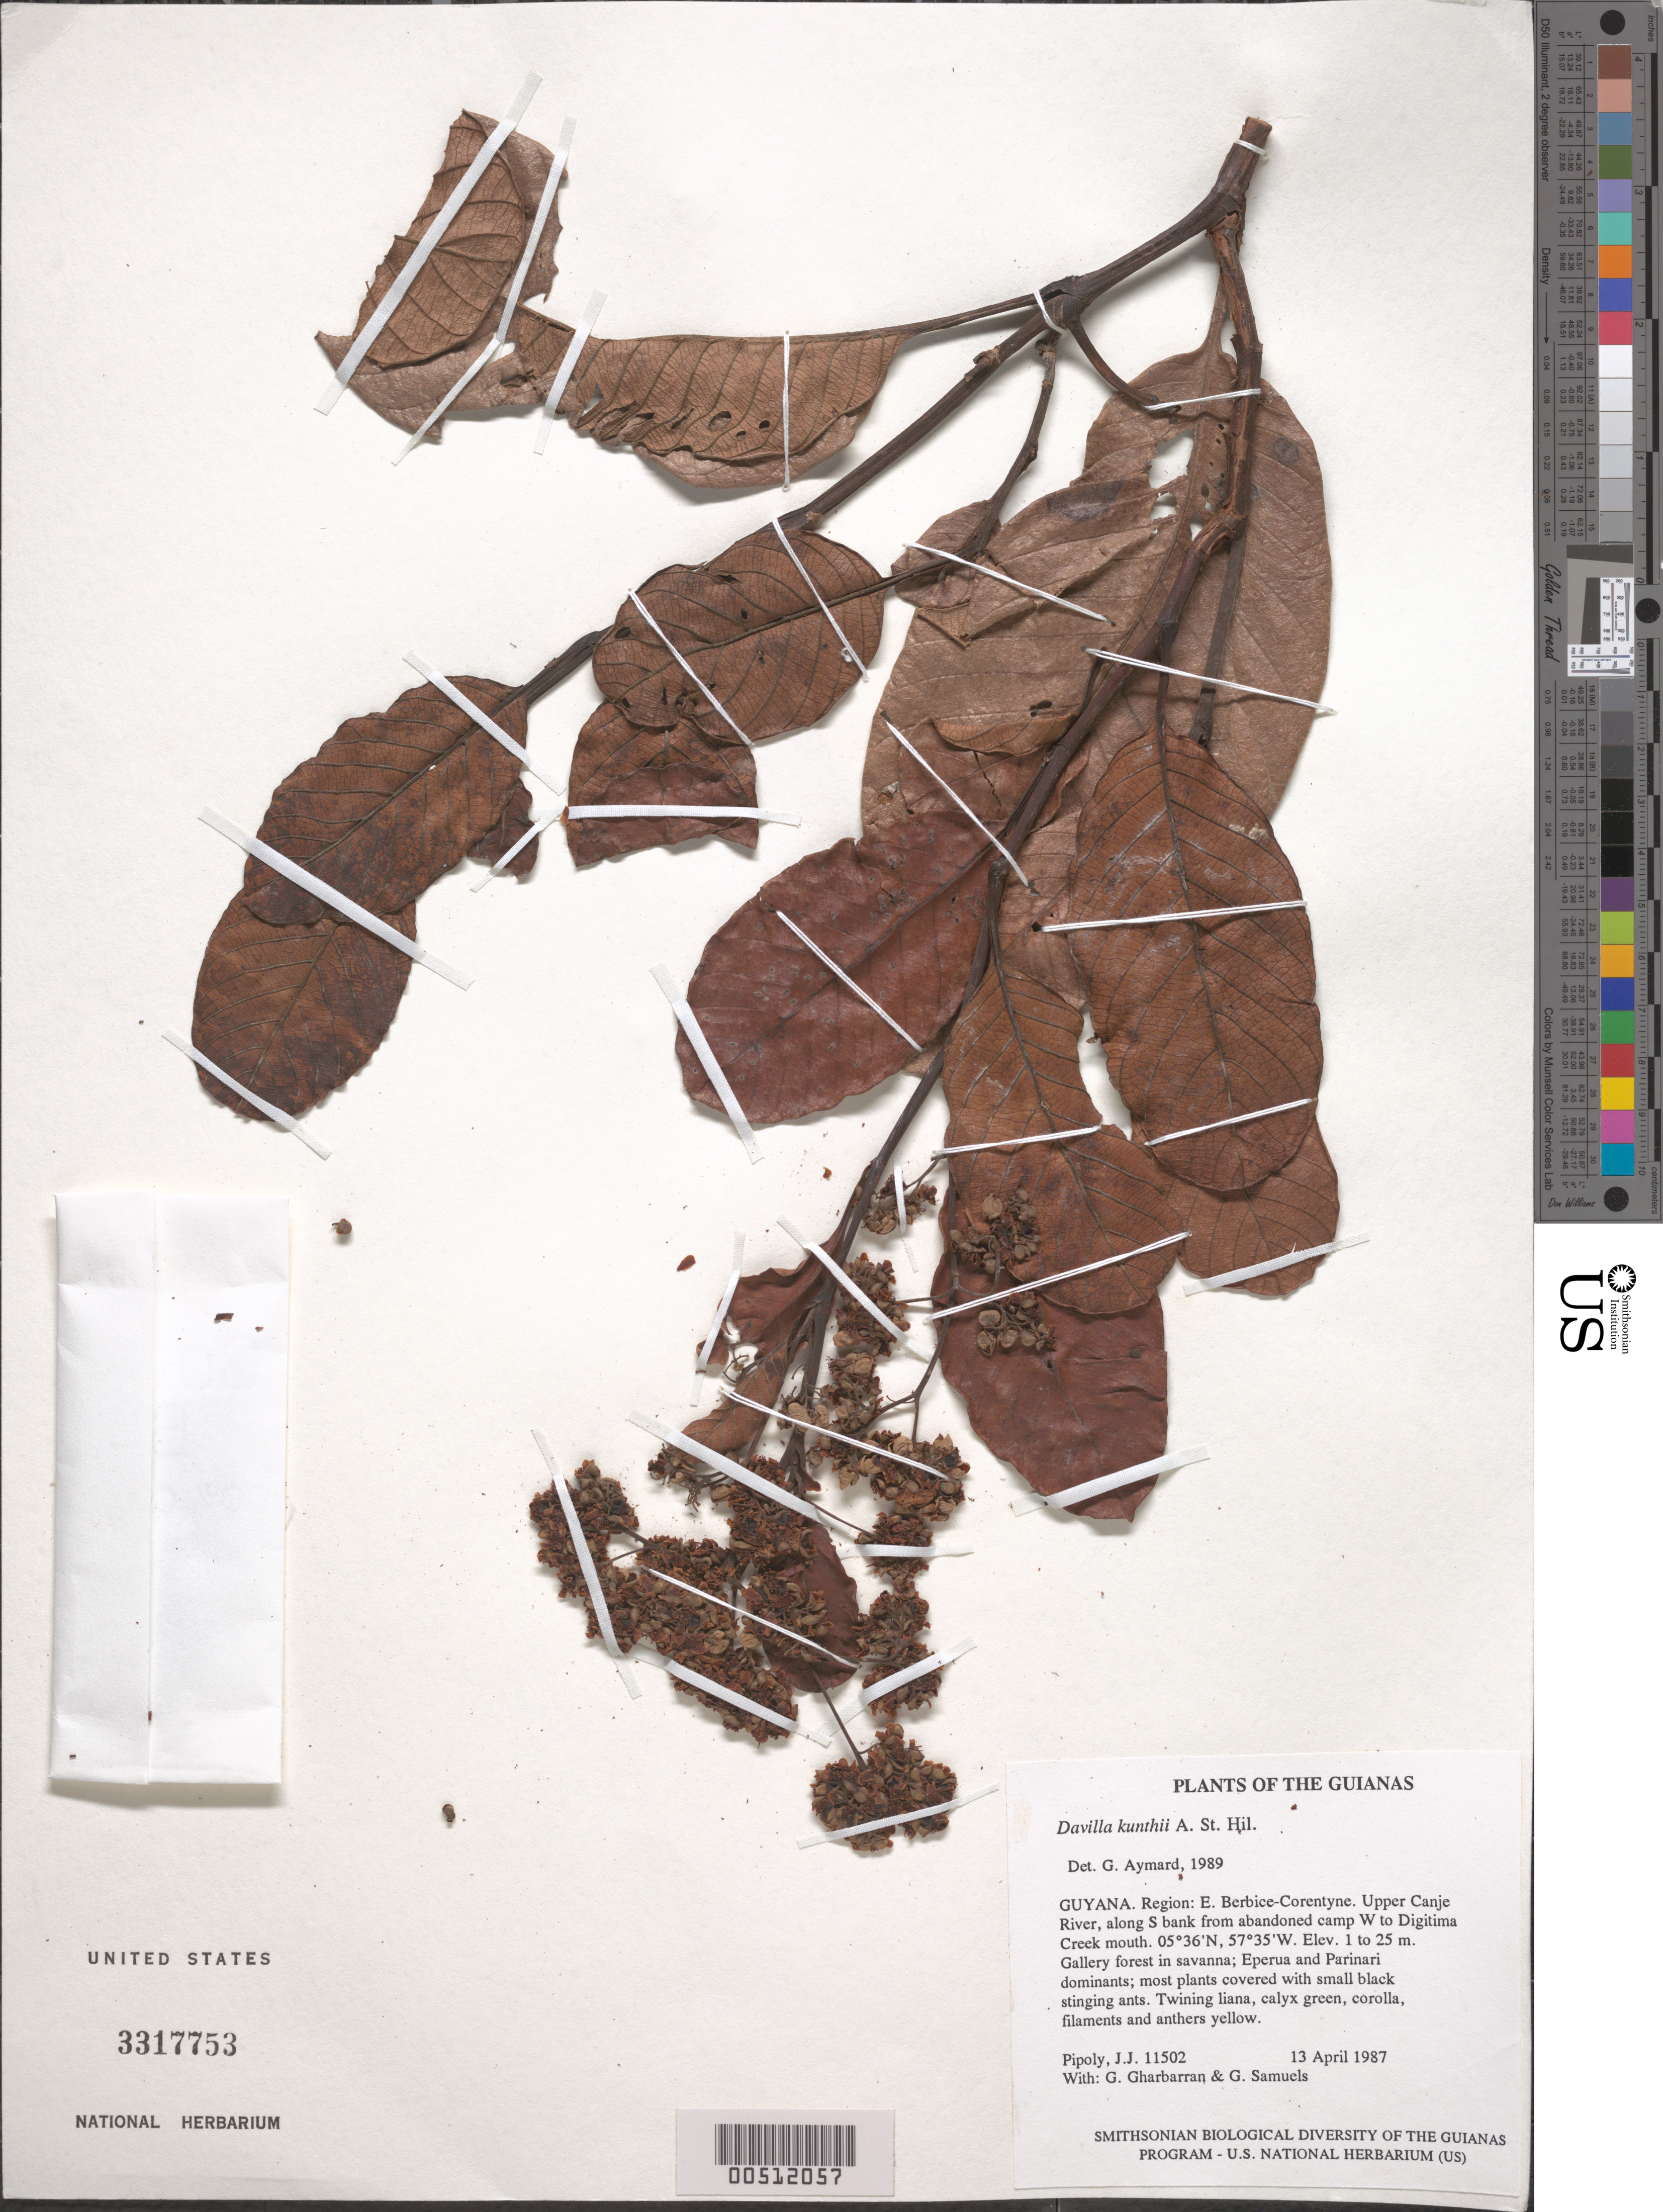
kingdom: Plantae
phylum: Tracheophyta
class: Magnoliopsida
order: Dilleniales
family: Dilleniaceae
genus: Davilla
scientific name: Davilla kunthii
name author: A. St.-Hil.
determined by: Aymard C., G. A., (PORT), Univ. Nac. Exp. de los Llanos Ezequiel Zamora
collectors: J. J. Pipoly, G. Gharbarran & G. Samuels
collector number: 11502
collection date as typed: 13 April 1987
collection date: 1987-04-13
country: Guyana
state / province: E. Berbice-Corentyne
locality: Upper Canje River, S bank from abandoned Amerindian logging camp W to Digitima Cr. mouth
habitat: Gallery forest in savanna; Eperua and Parinari dominants, most plants covered with small, black, stinging ants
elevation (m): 1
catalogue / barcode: US 3317753